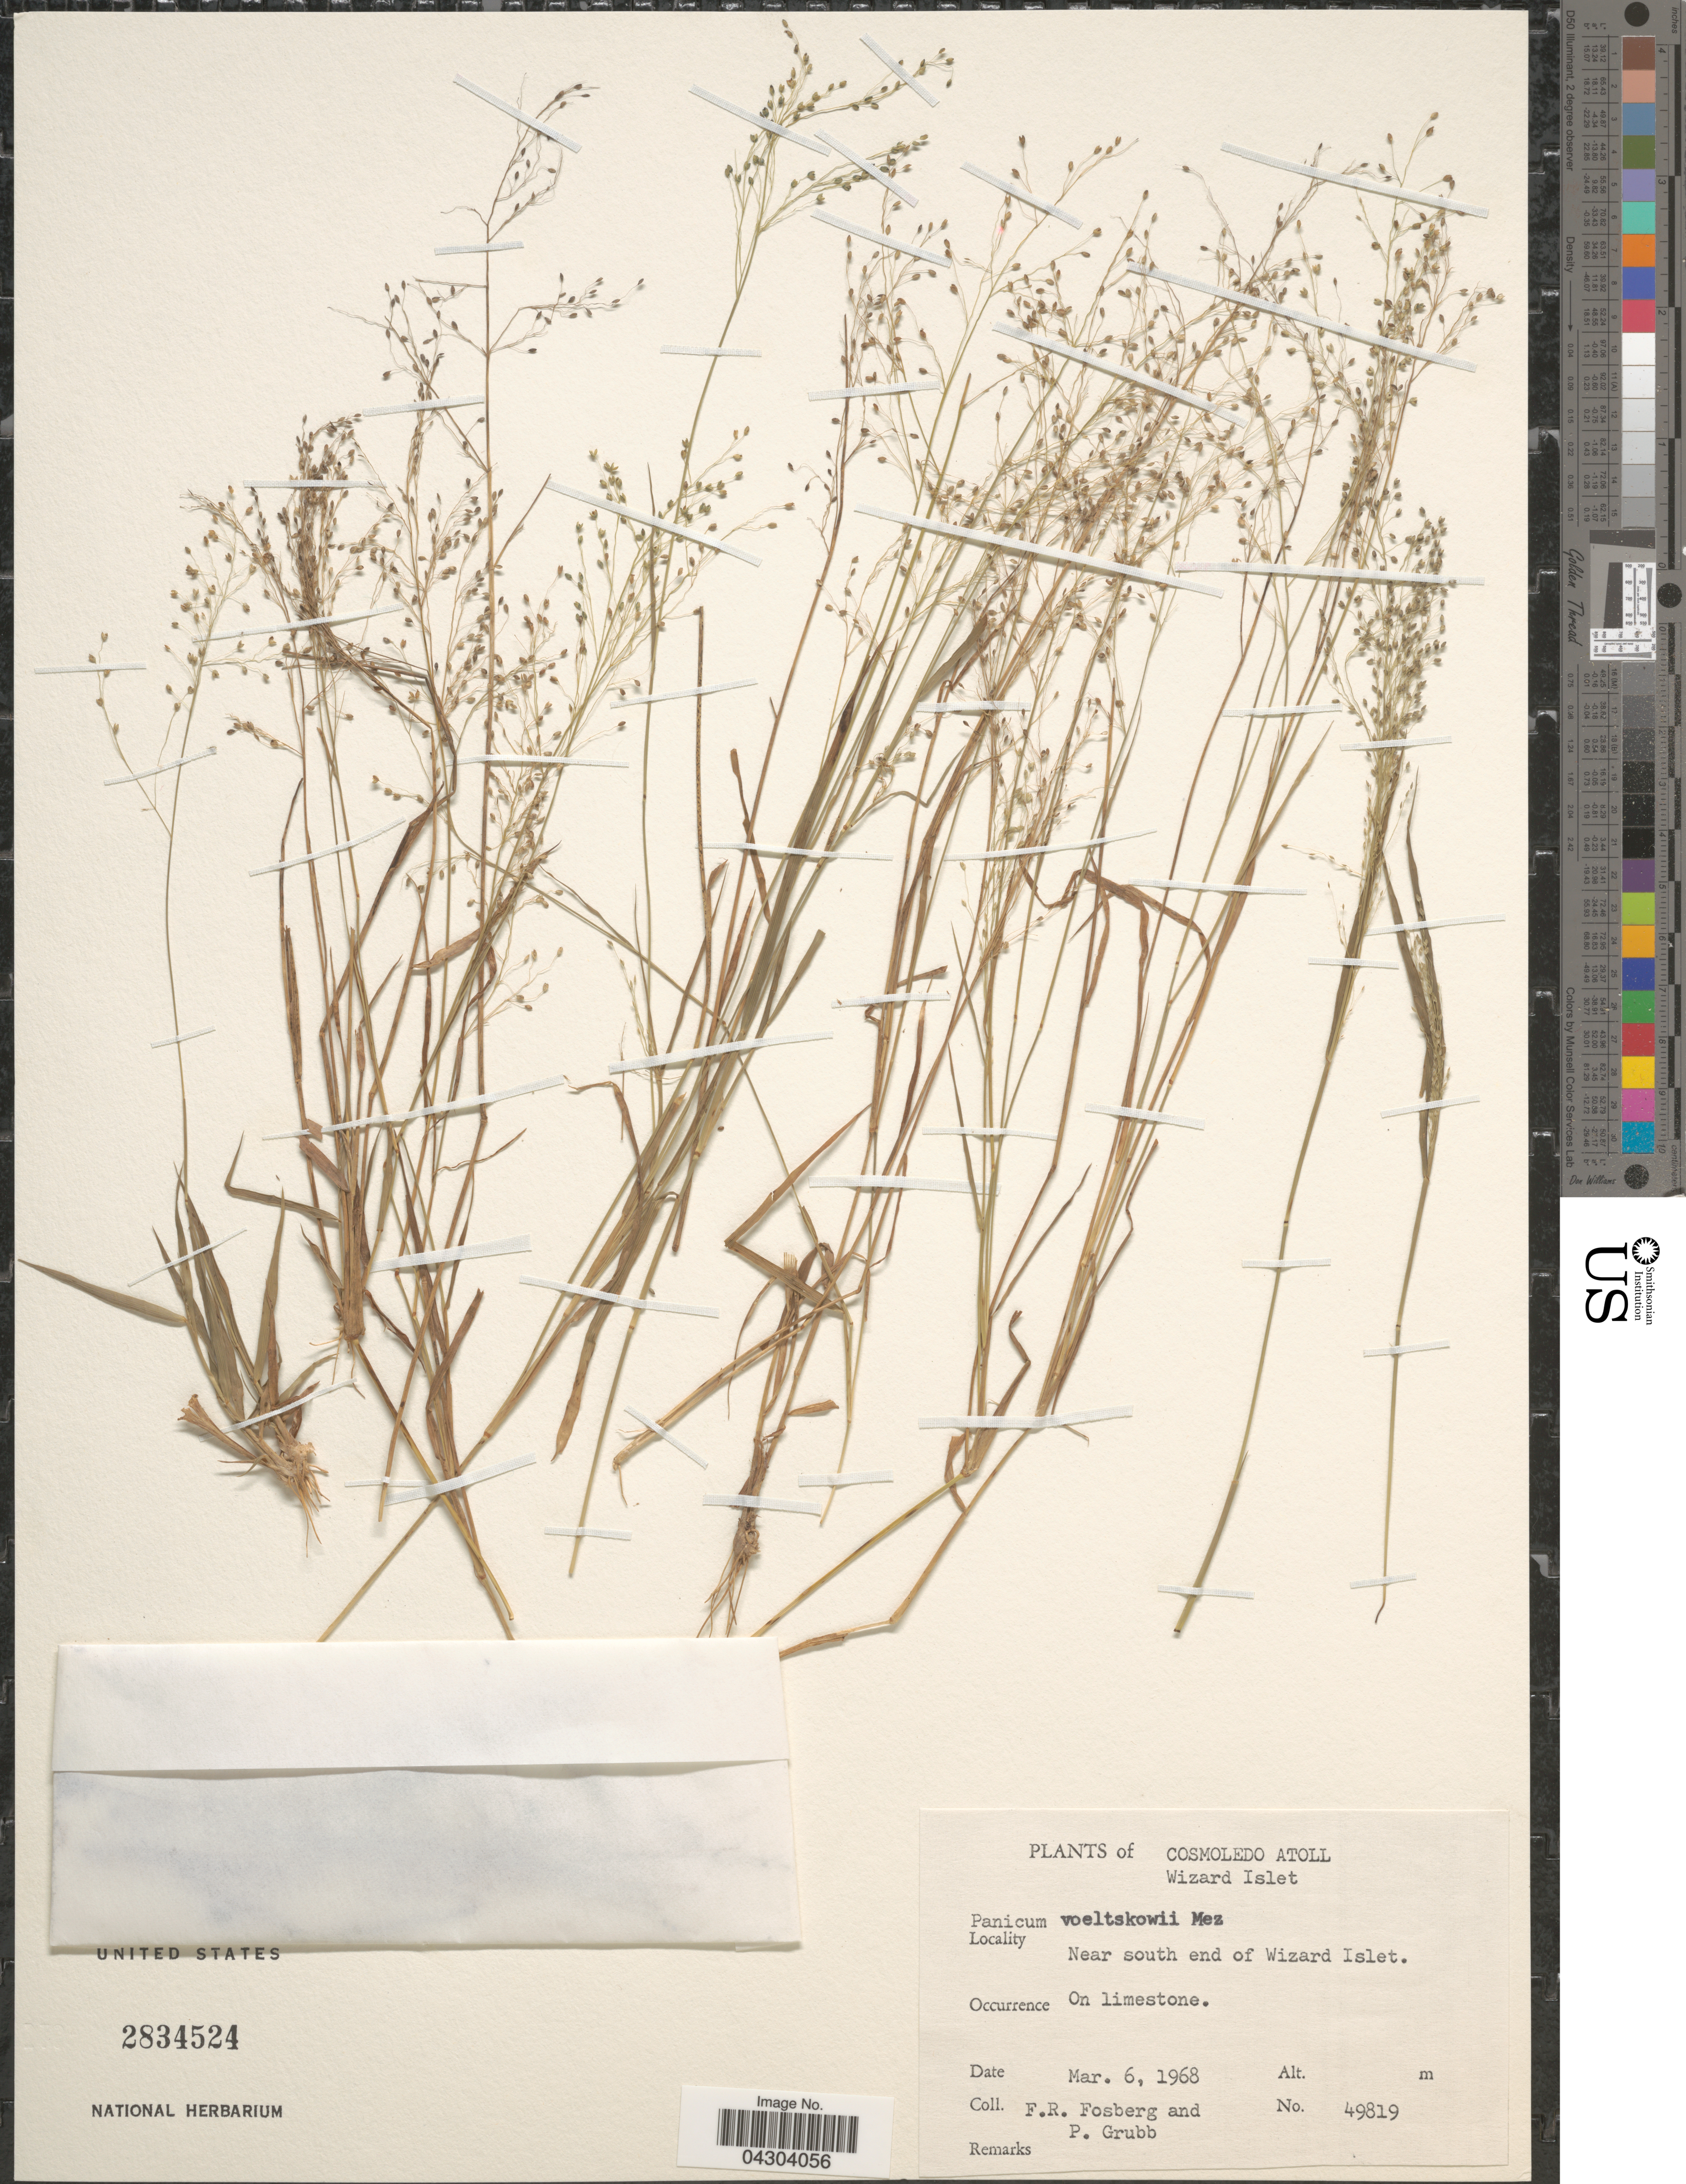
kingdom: Plantae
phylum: Tracheophyta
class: Liliopsida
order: Poales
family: Poaceae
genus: Panicum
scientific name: Panicum voeltzkowii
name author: Mez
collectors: F. R. Fosberg & P. J. Grubb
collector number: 49819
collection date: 1968-03-06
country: Seychelles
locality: Cosmoledo Atoll. Wizard Islet. Near south end of Wizard Islet.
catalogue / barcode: US 2834524